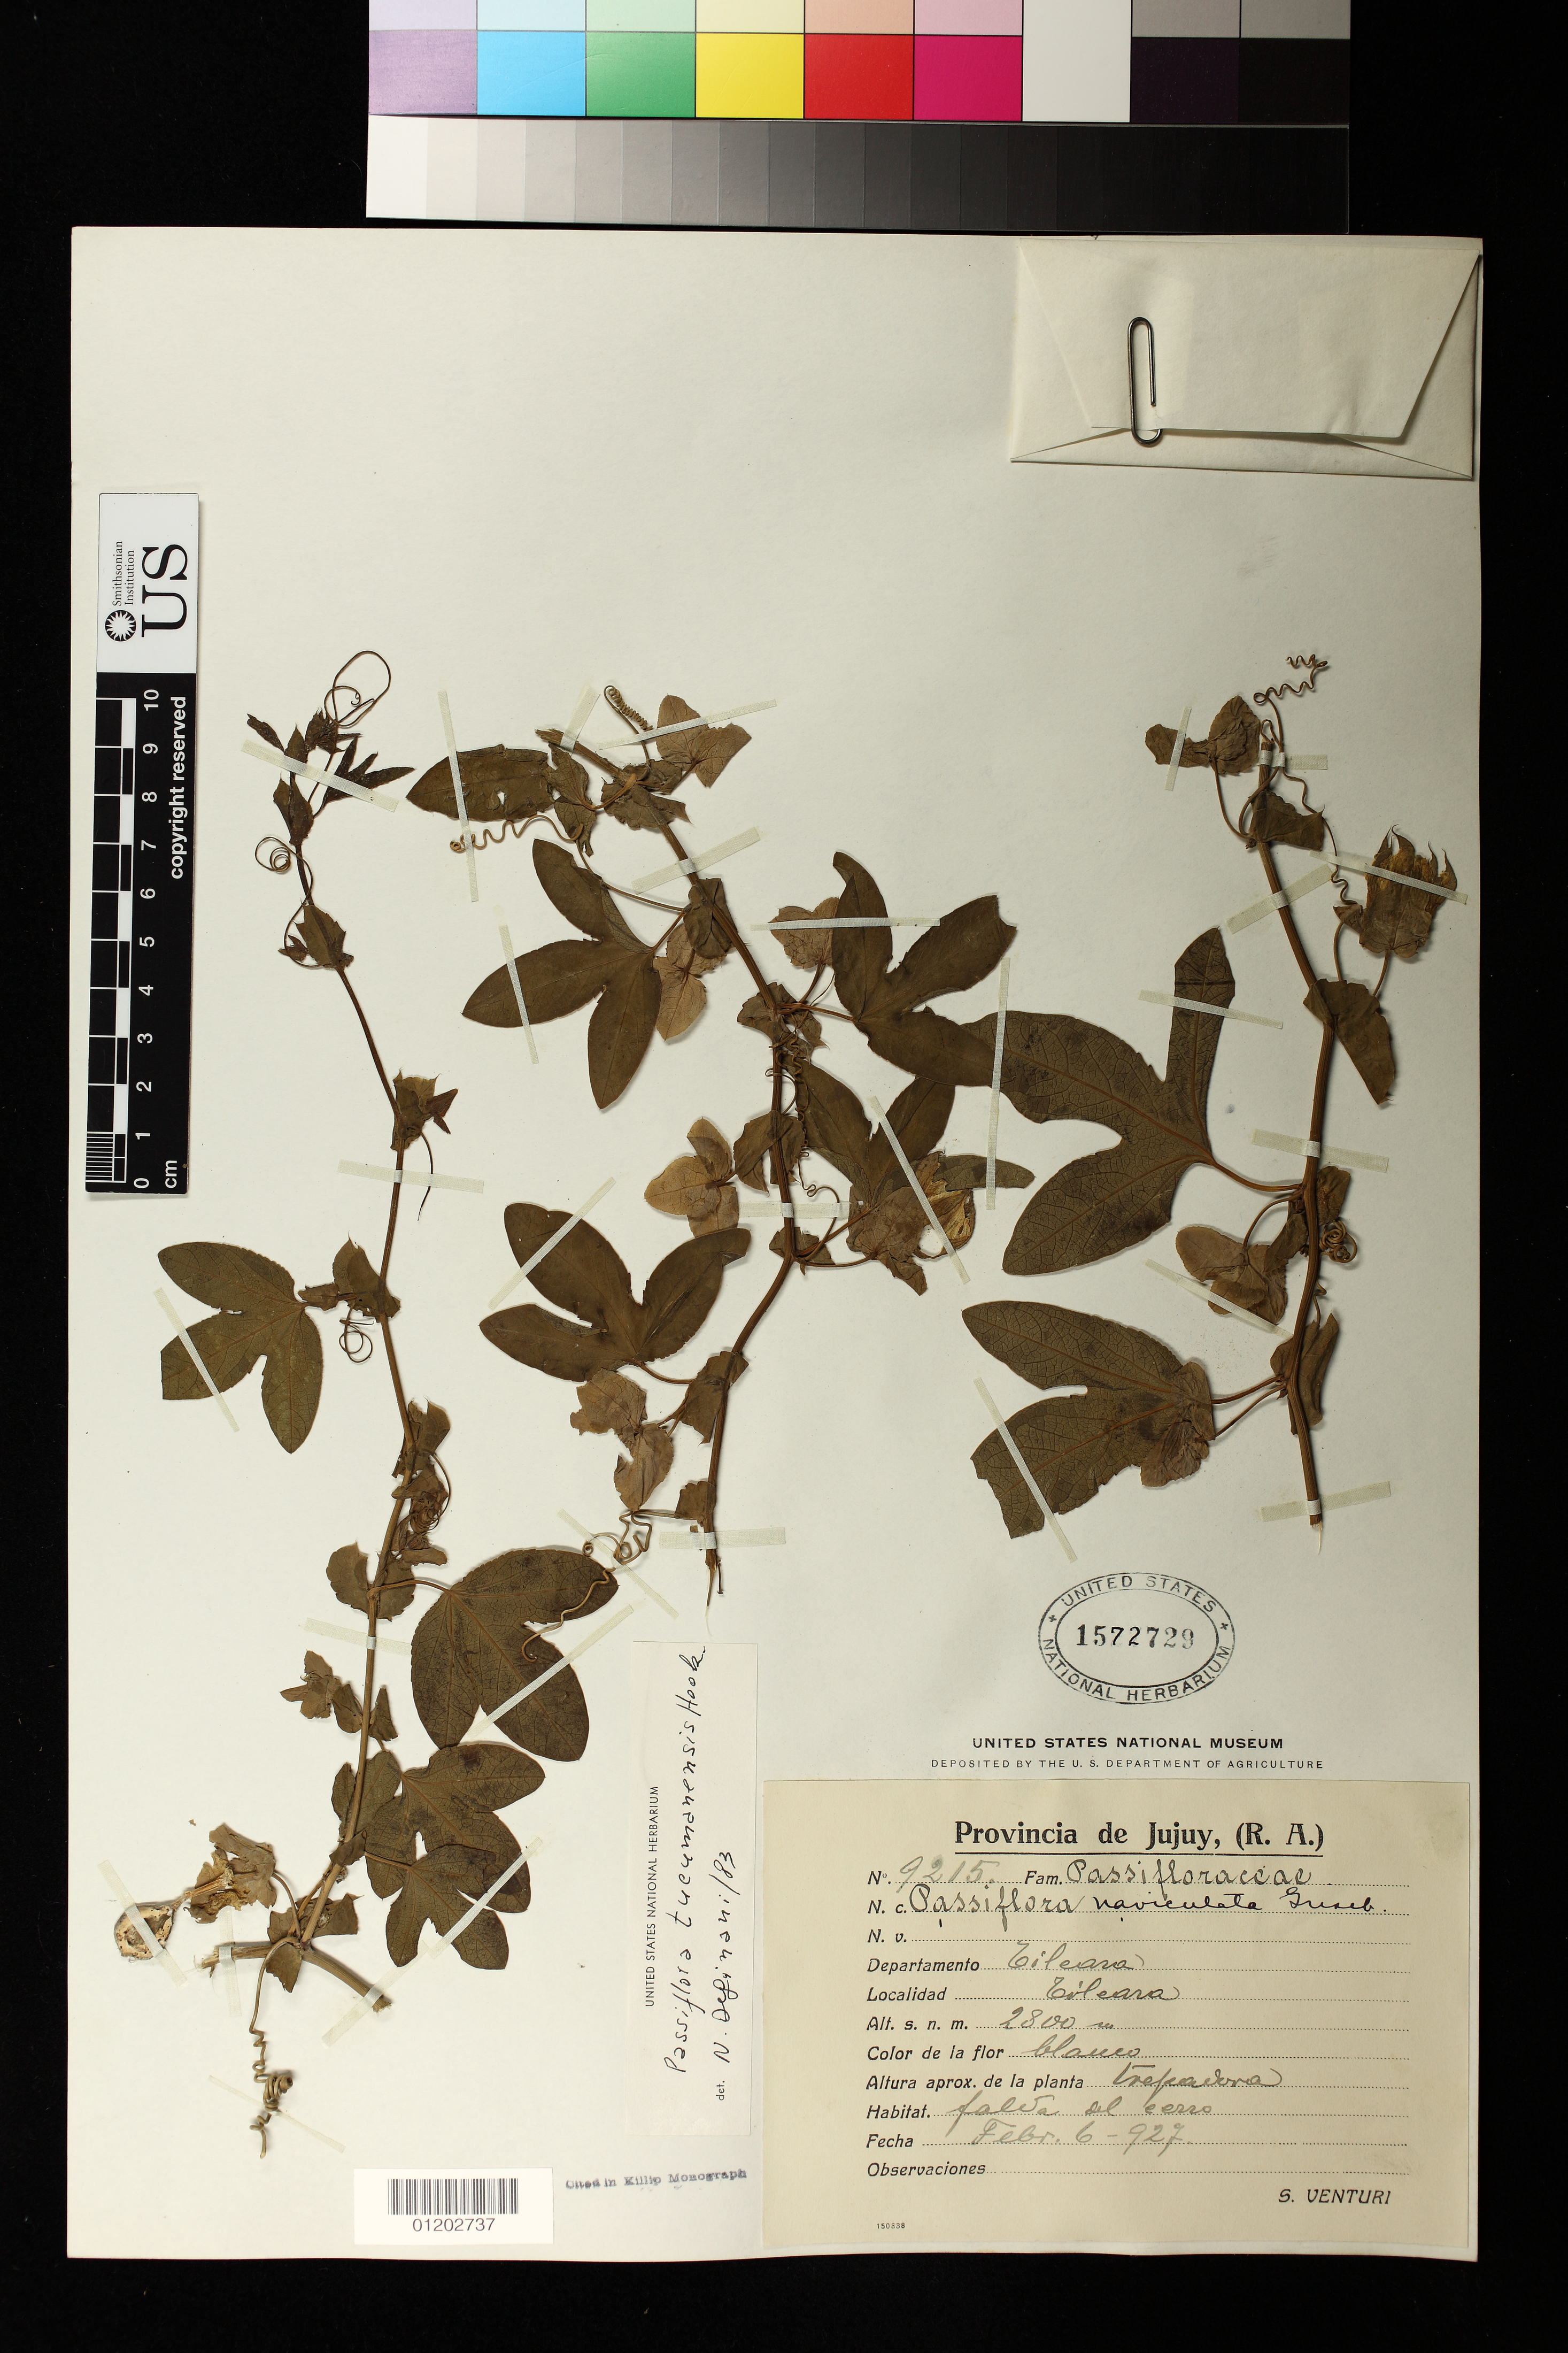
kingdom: Plantae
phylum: Tracheophyta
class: Magnoliopsida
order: Malpighiales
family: Passifloraceae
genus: Passiflora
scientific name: Passiflora naviculata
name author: Griseb.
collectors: S. Venturi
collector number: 9215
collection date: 1927-02-06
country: Argentina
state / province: Jujuy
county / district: Tilcara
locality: Tilcara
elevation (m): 2800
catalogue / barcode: US 1572729